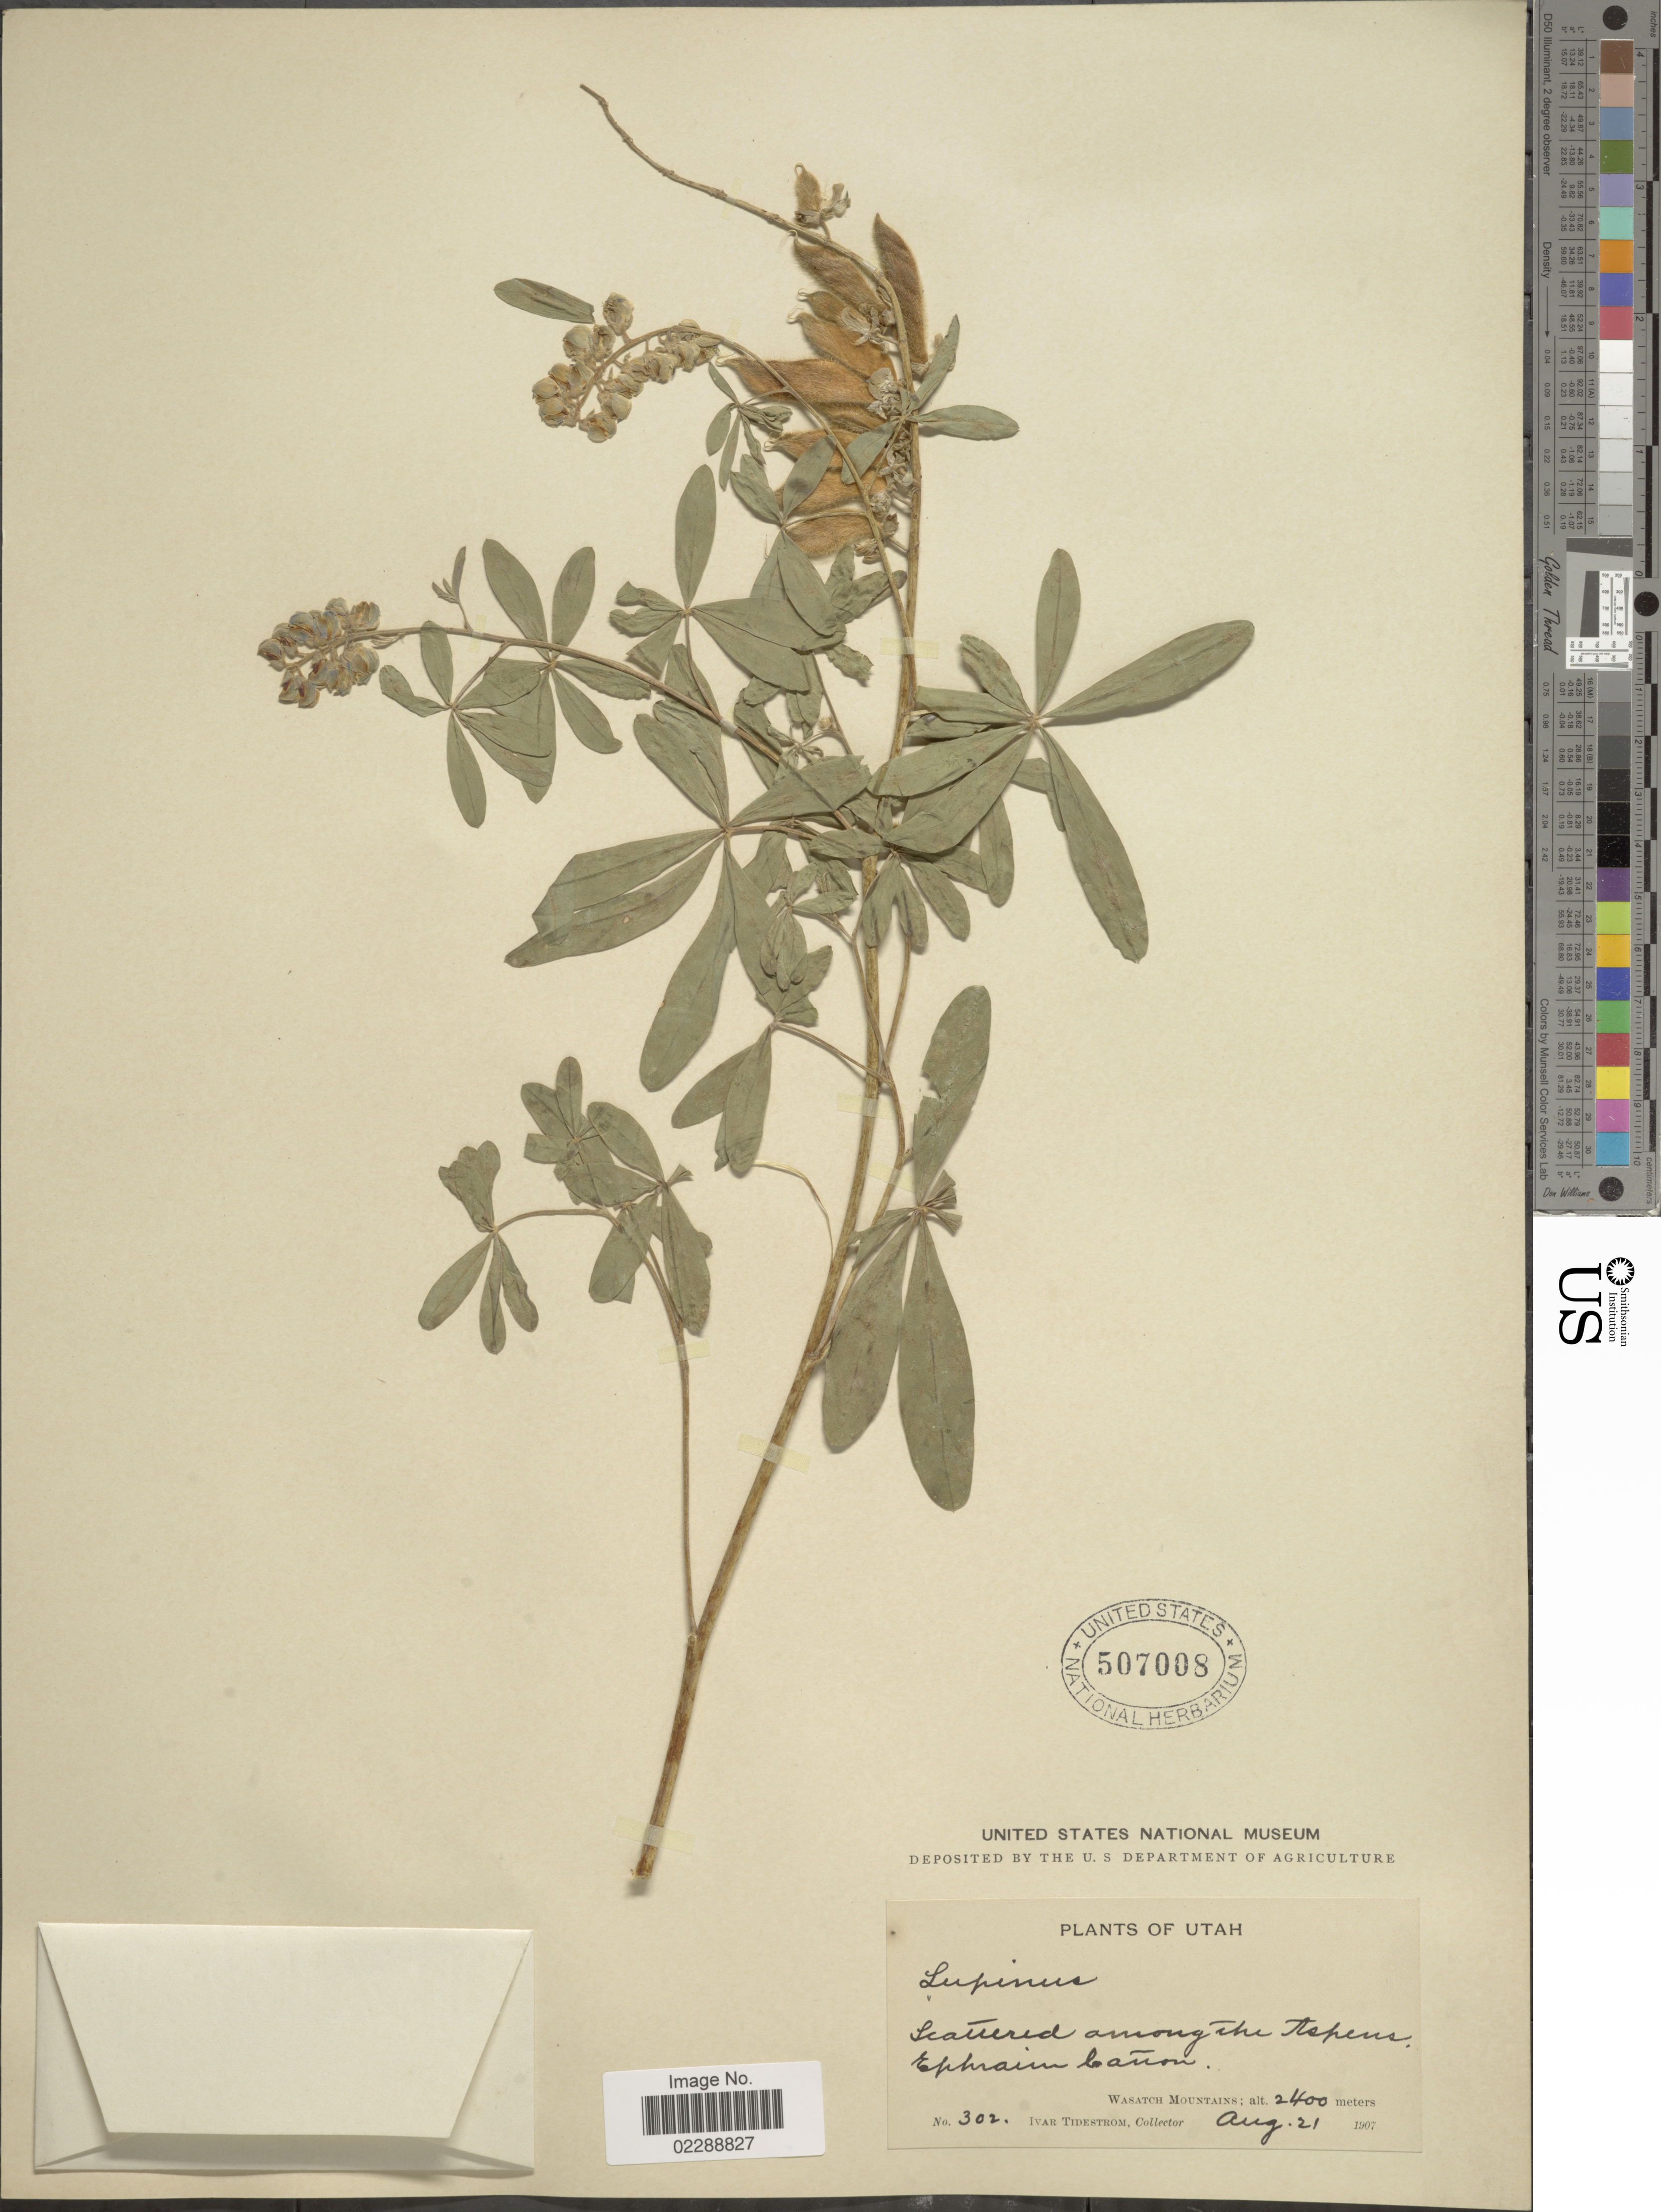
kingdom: Plantae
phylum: Tracheophyta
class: Magnoliopsida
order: Fabales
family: Fabaceae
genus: Lupinus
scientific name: Lupinus sp.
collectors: I. F. Tidestrom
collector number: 302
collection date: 1907-08-21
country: United States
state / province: Utah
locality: Scattered among the Aspens, Ephraim Canon, Wasatch Mountains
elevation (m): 2400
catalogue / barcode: US 507008